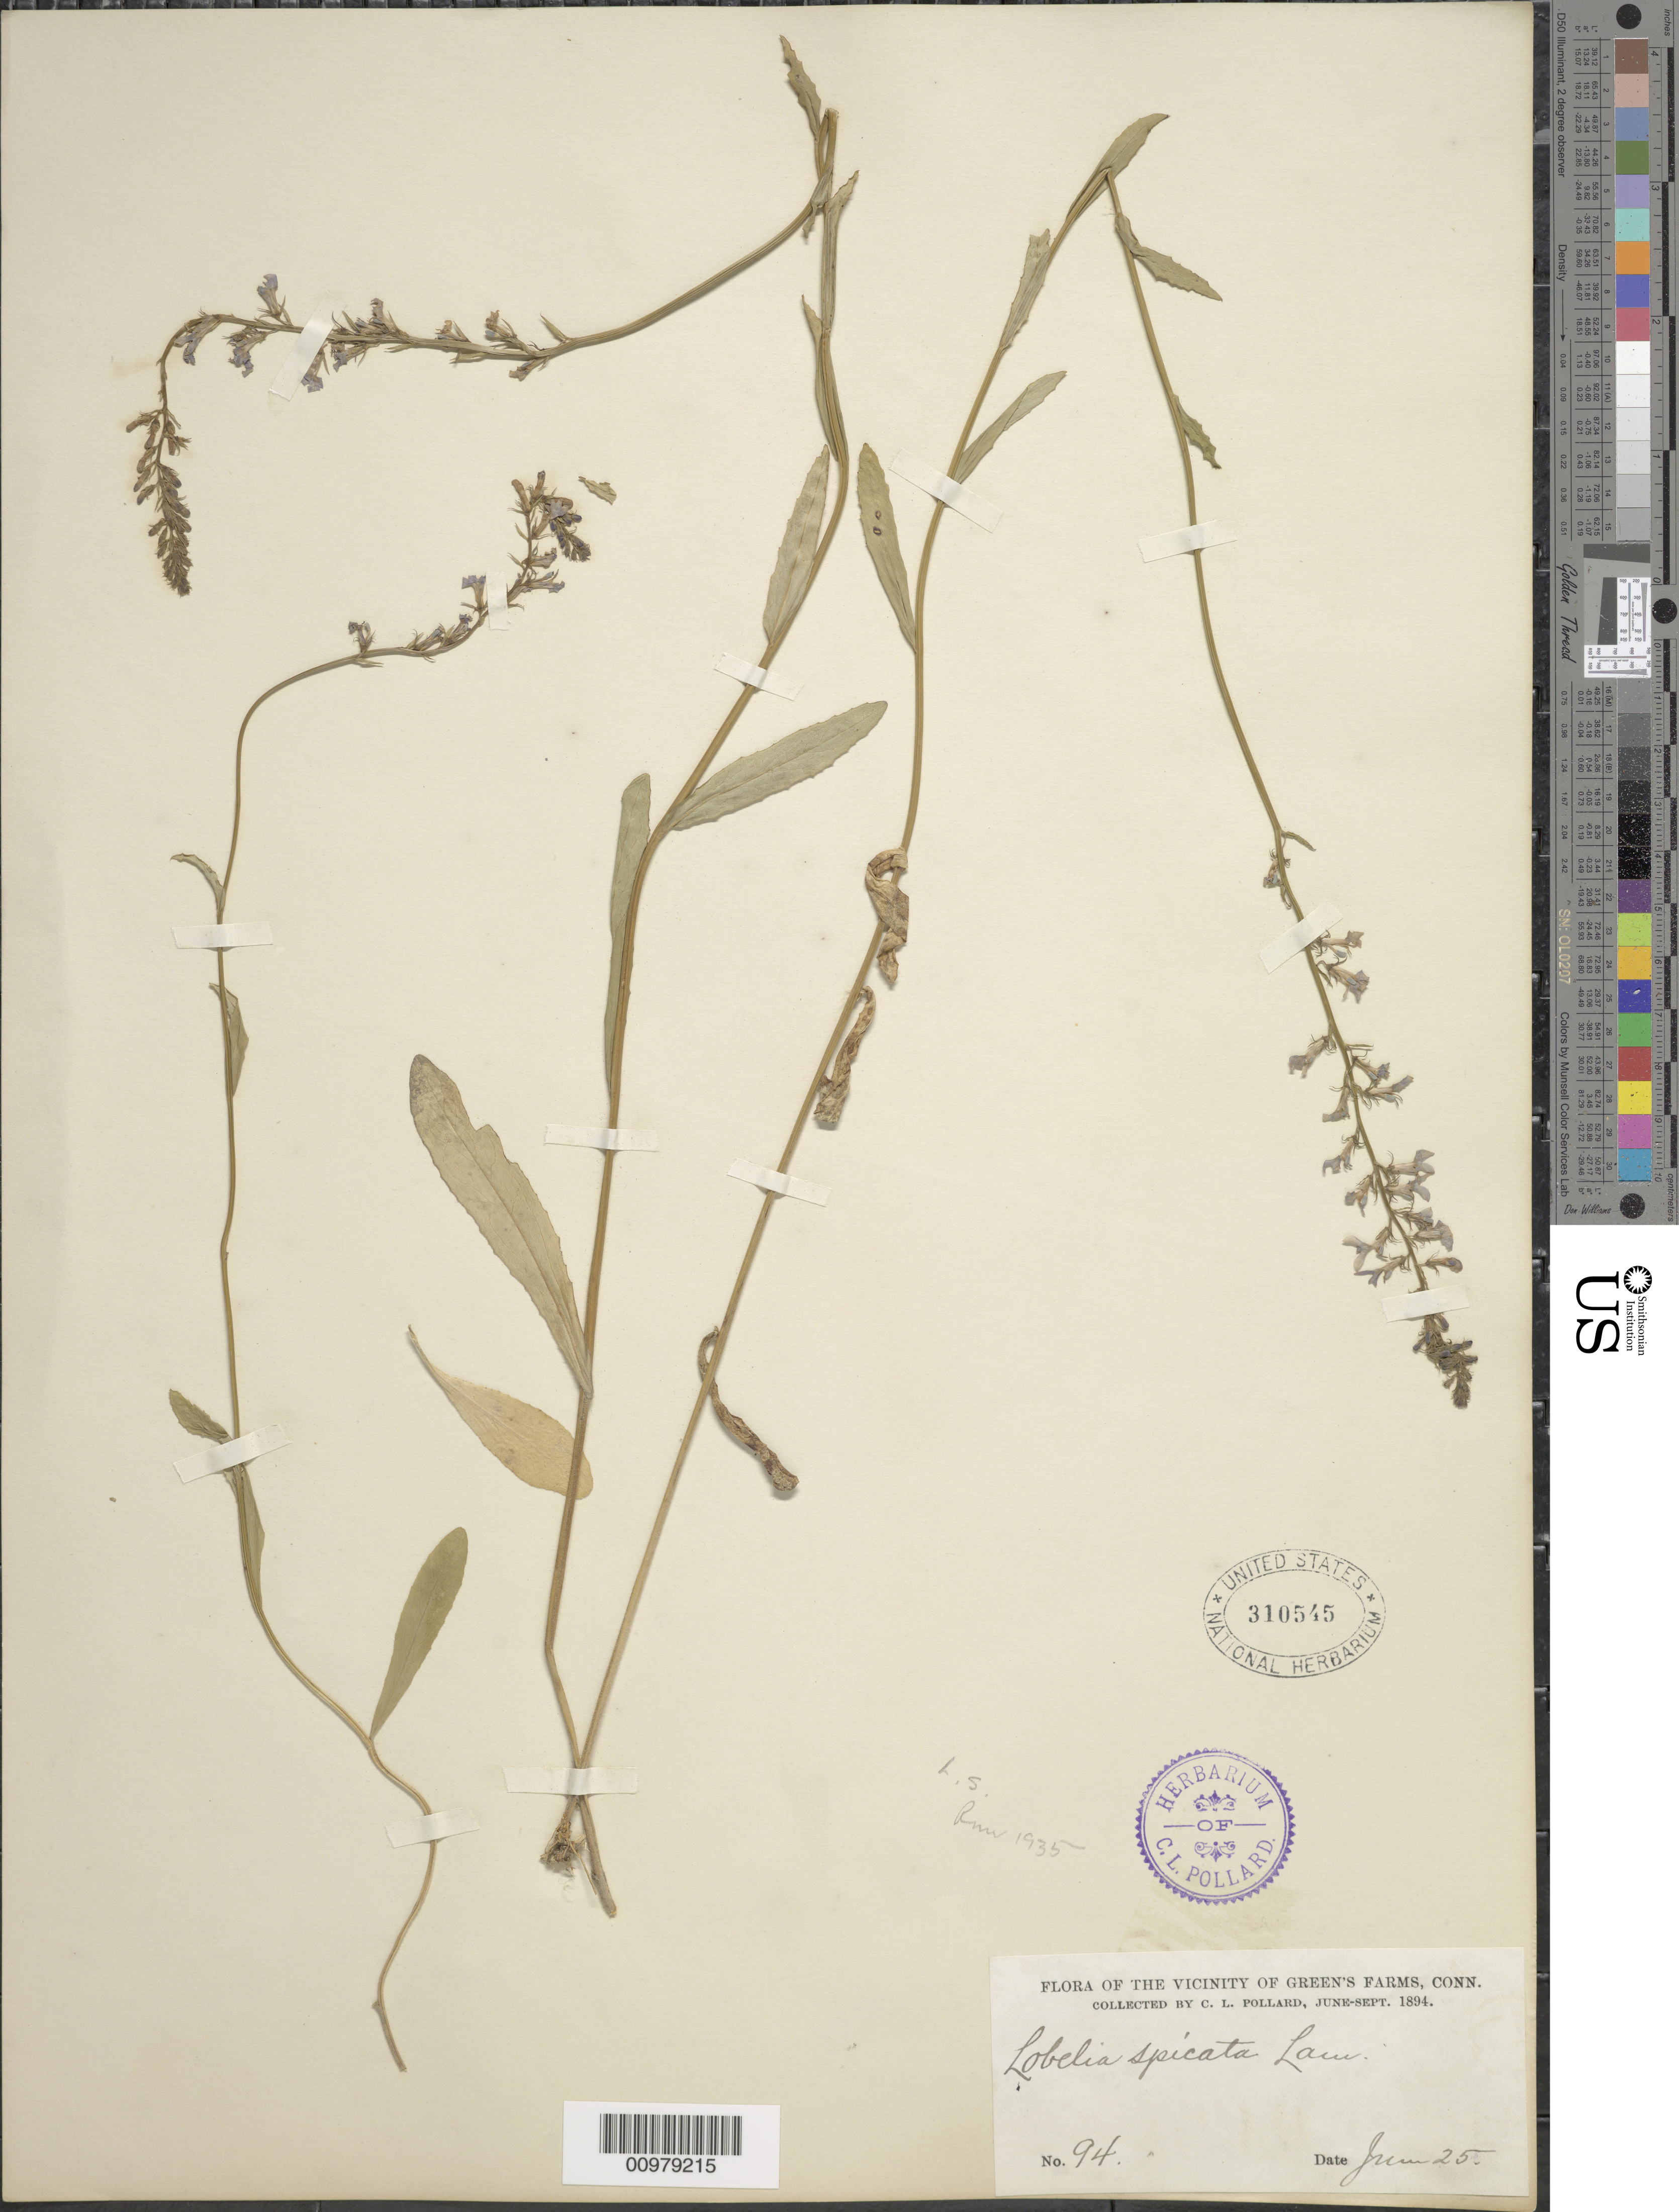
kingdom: Plantae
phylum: Tracheophyta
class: Magnoliopsida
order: Asterales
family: Campanulaceae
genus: Lobelia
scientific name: Lobelia spicata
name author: Lam.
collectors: C. L. Pollard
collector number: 94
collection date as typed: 25 Jun 1894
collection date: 1894-06-25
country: United States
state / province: Connecticut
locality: Green's farms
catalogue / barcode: US 310545